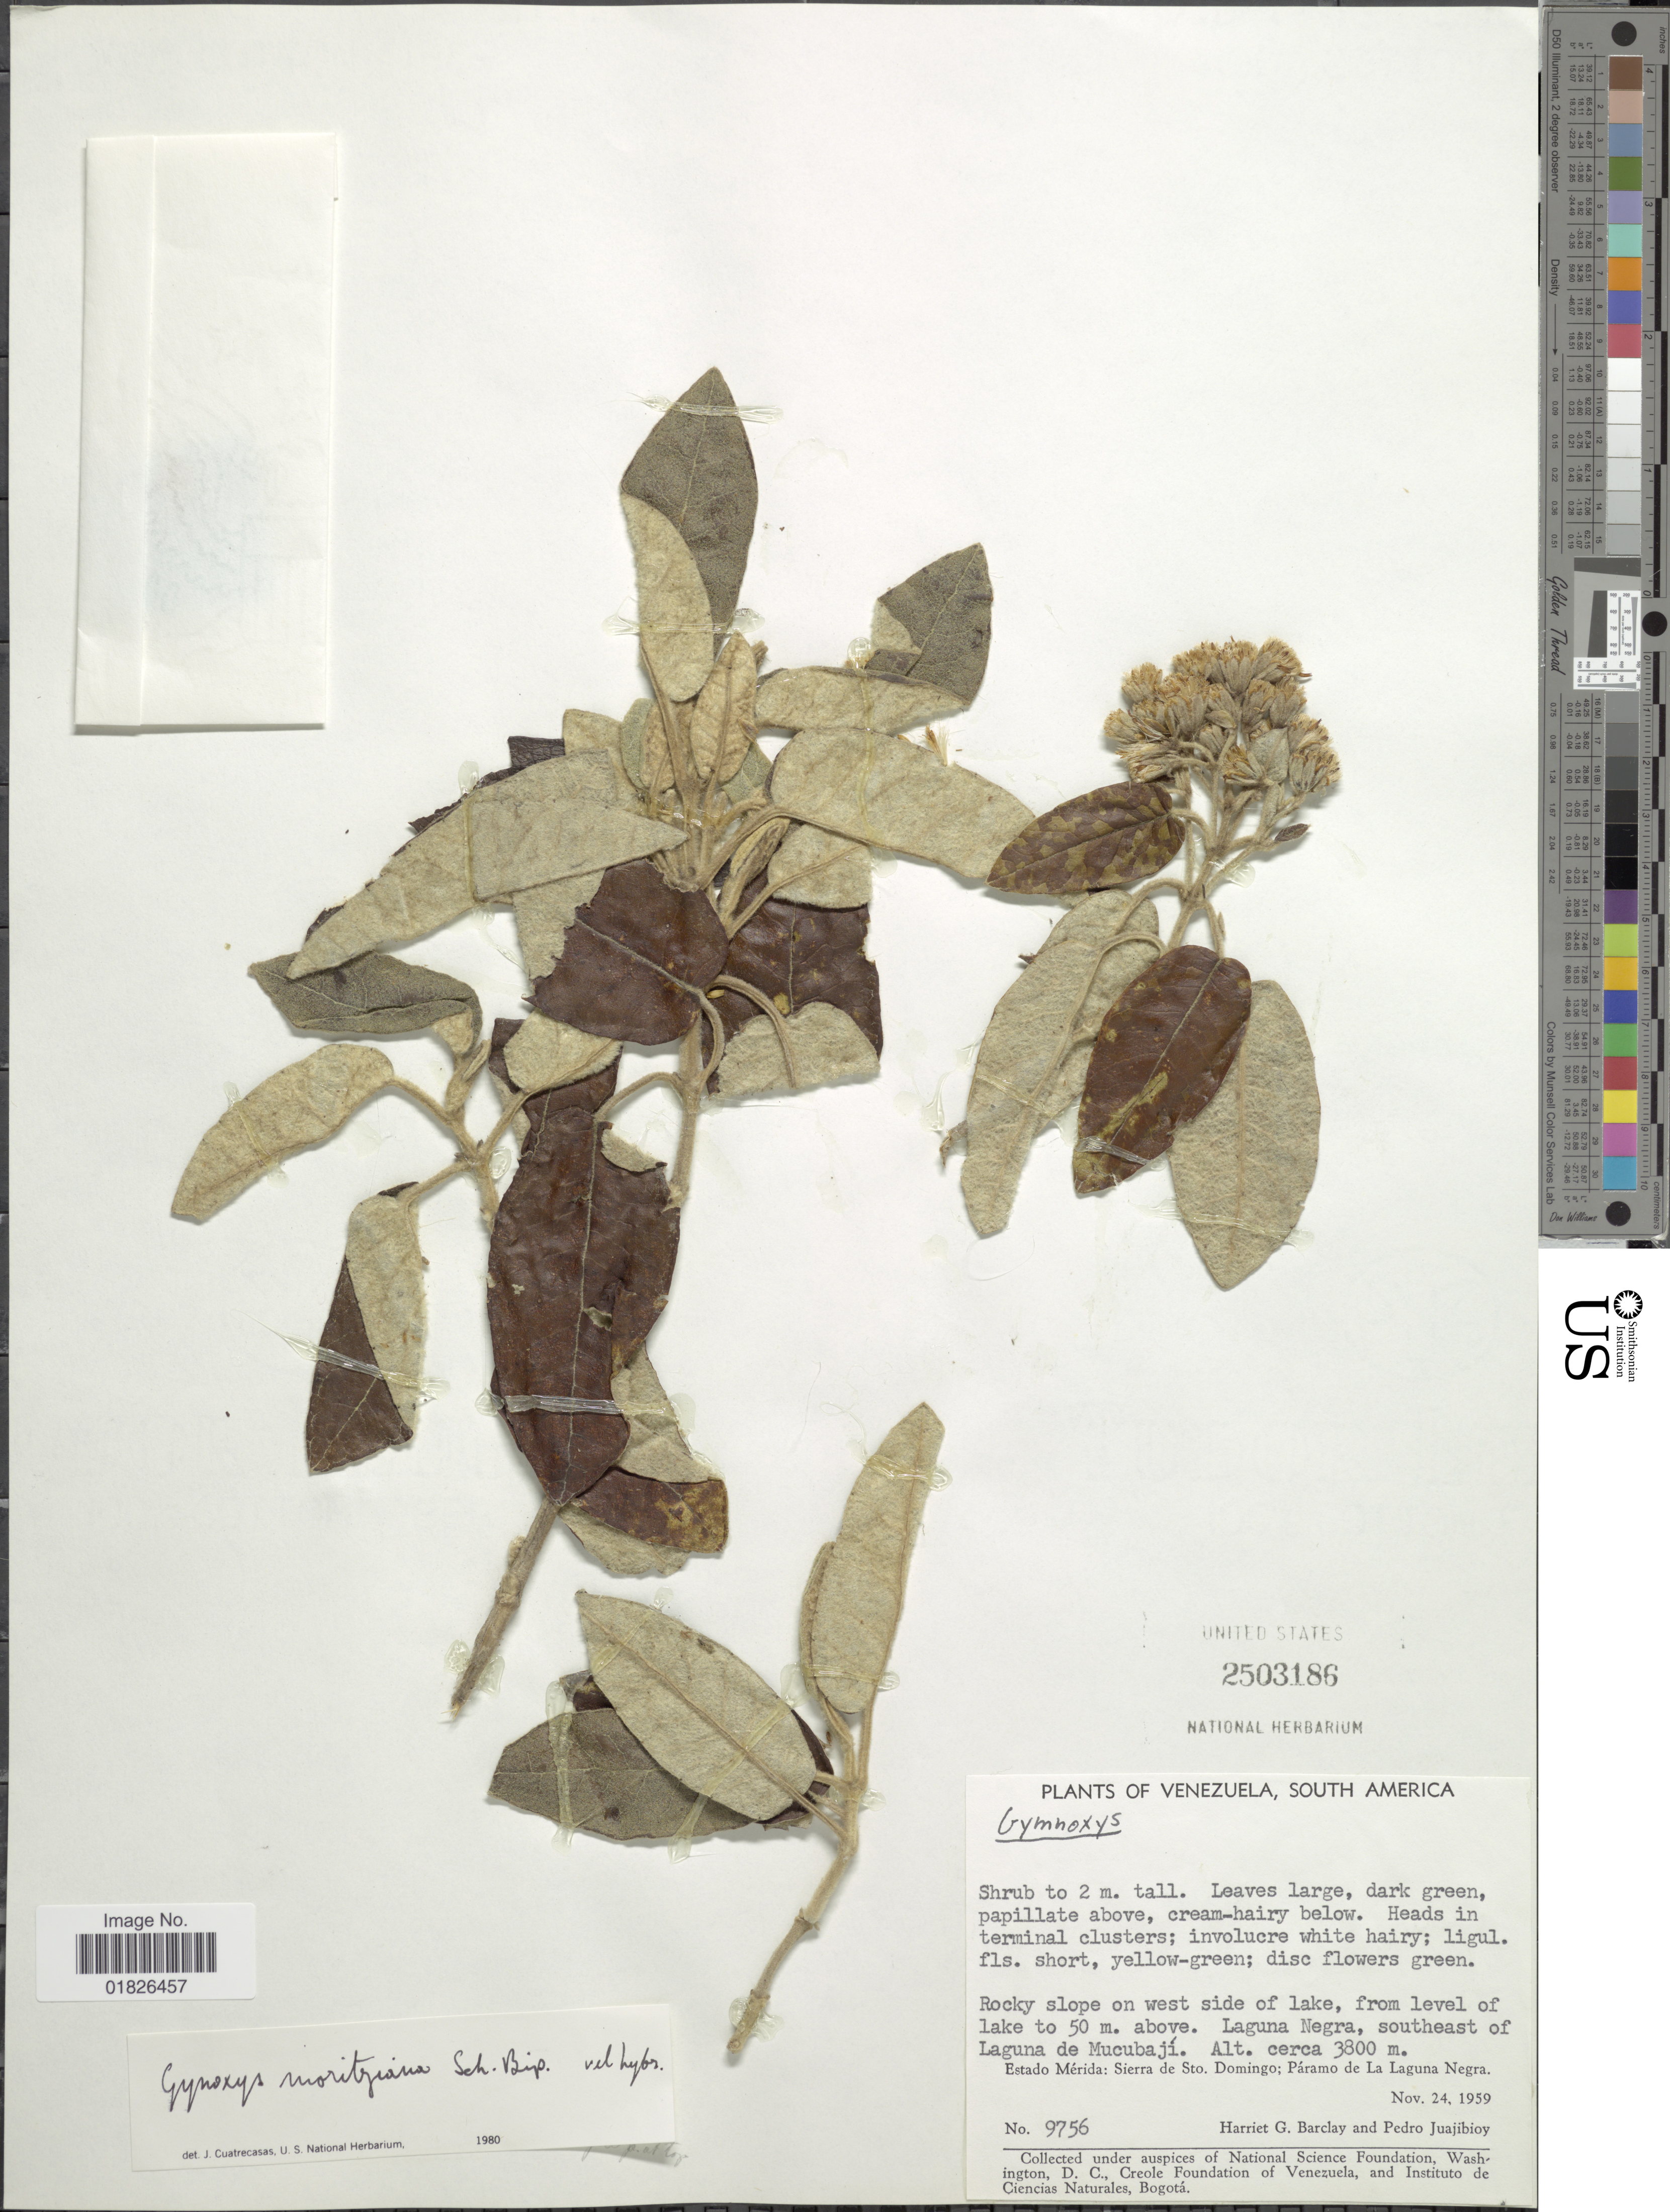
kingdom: Plantae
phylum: Tracheophyta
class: Magnoliopsida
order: Asterales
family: Asteraceae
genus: Gynoxys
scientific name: Gynoxys moritziana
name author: Sch. Bip. ex Wedd.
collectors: H. G. Barclay & P. Juajibioy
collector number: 9756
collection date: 1959-11-24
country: Venezuela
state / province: Mérida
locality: South America, Laguna Negra, southeast of Laguna de Mucubaji, Sierra de Sto. Domingo, Paramo de La Laguna Negra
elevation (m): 3800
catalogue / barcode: US 2503186